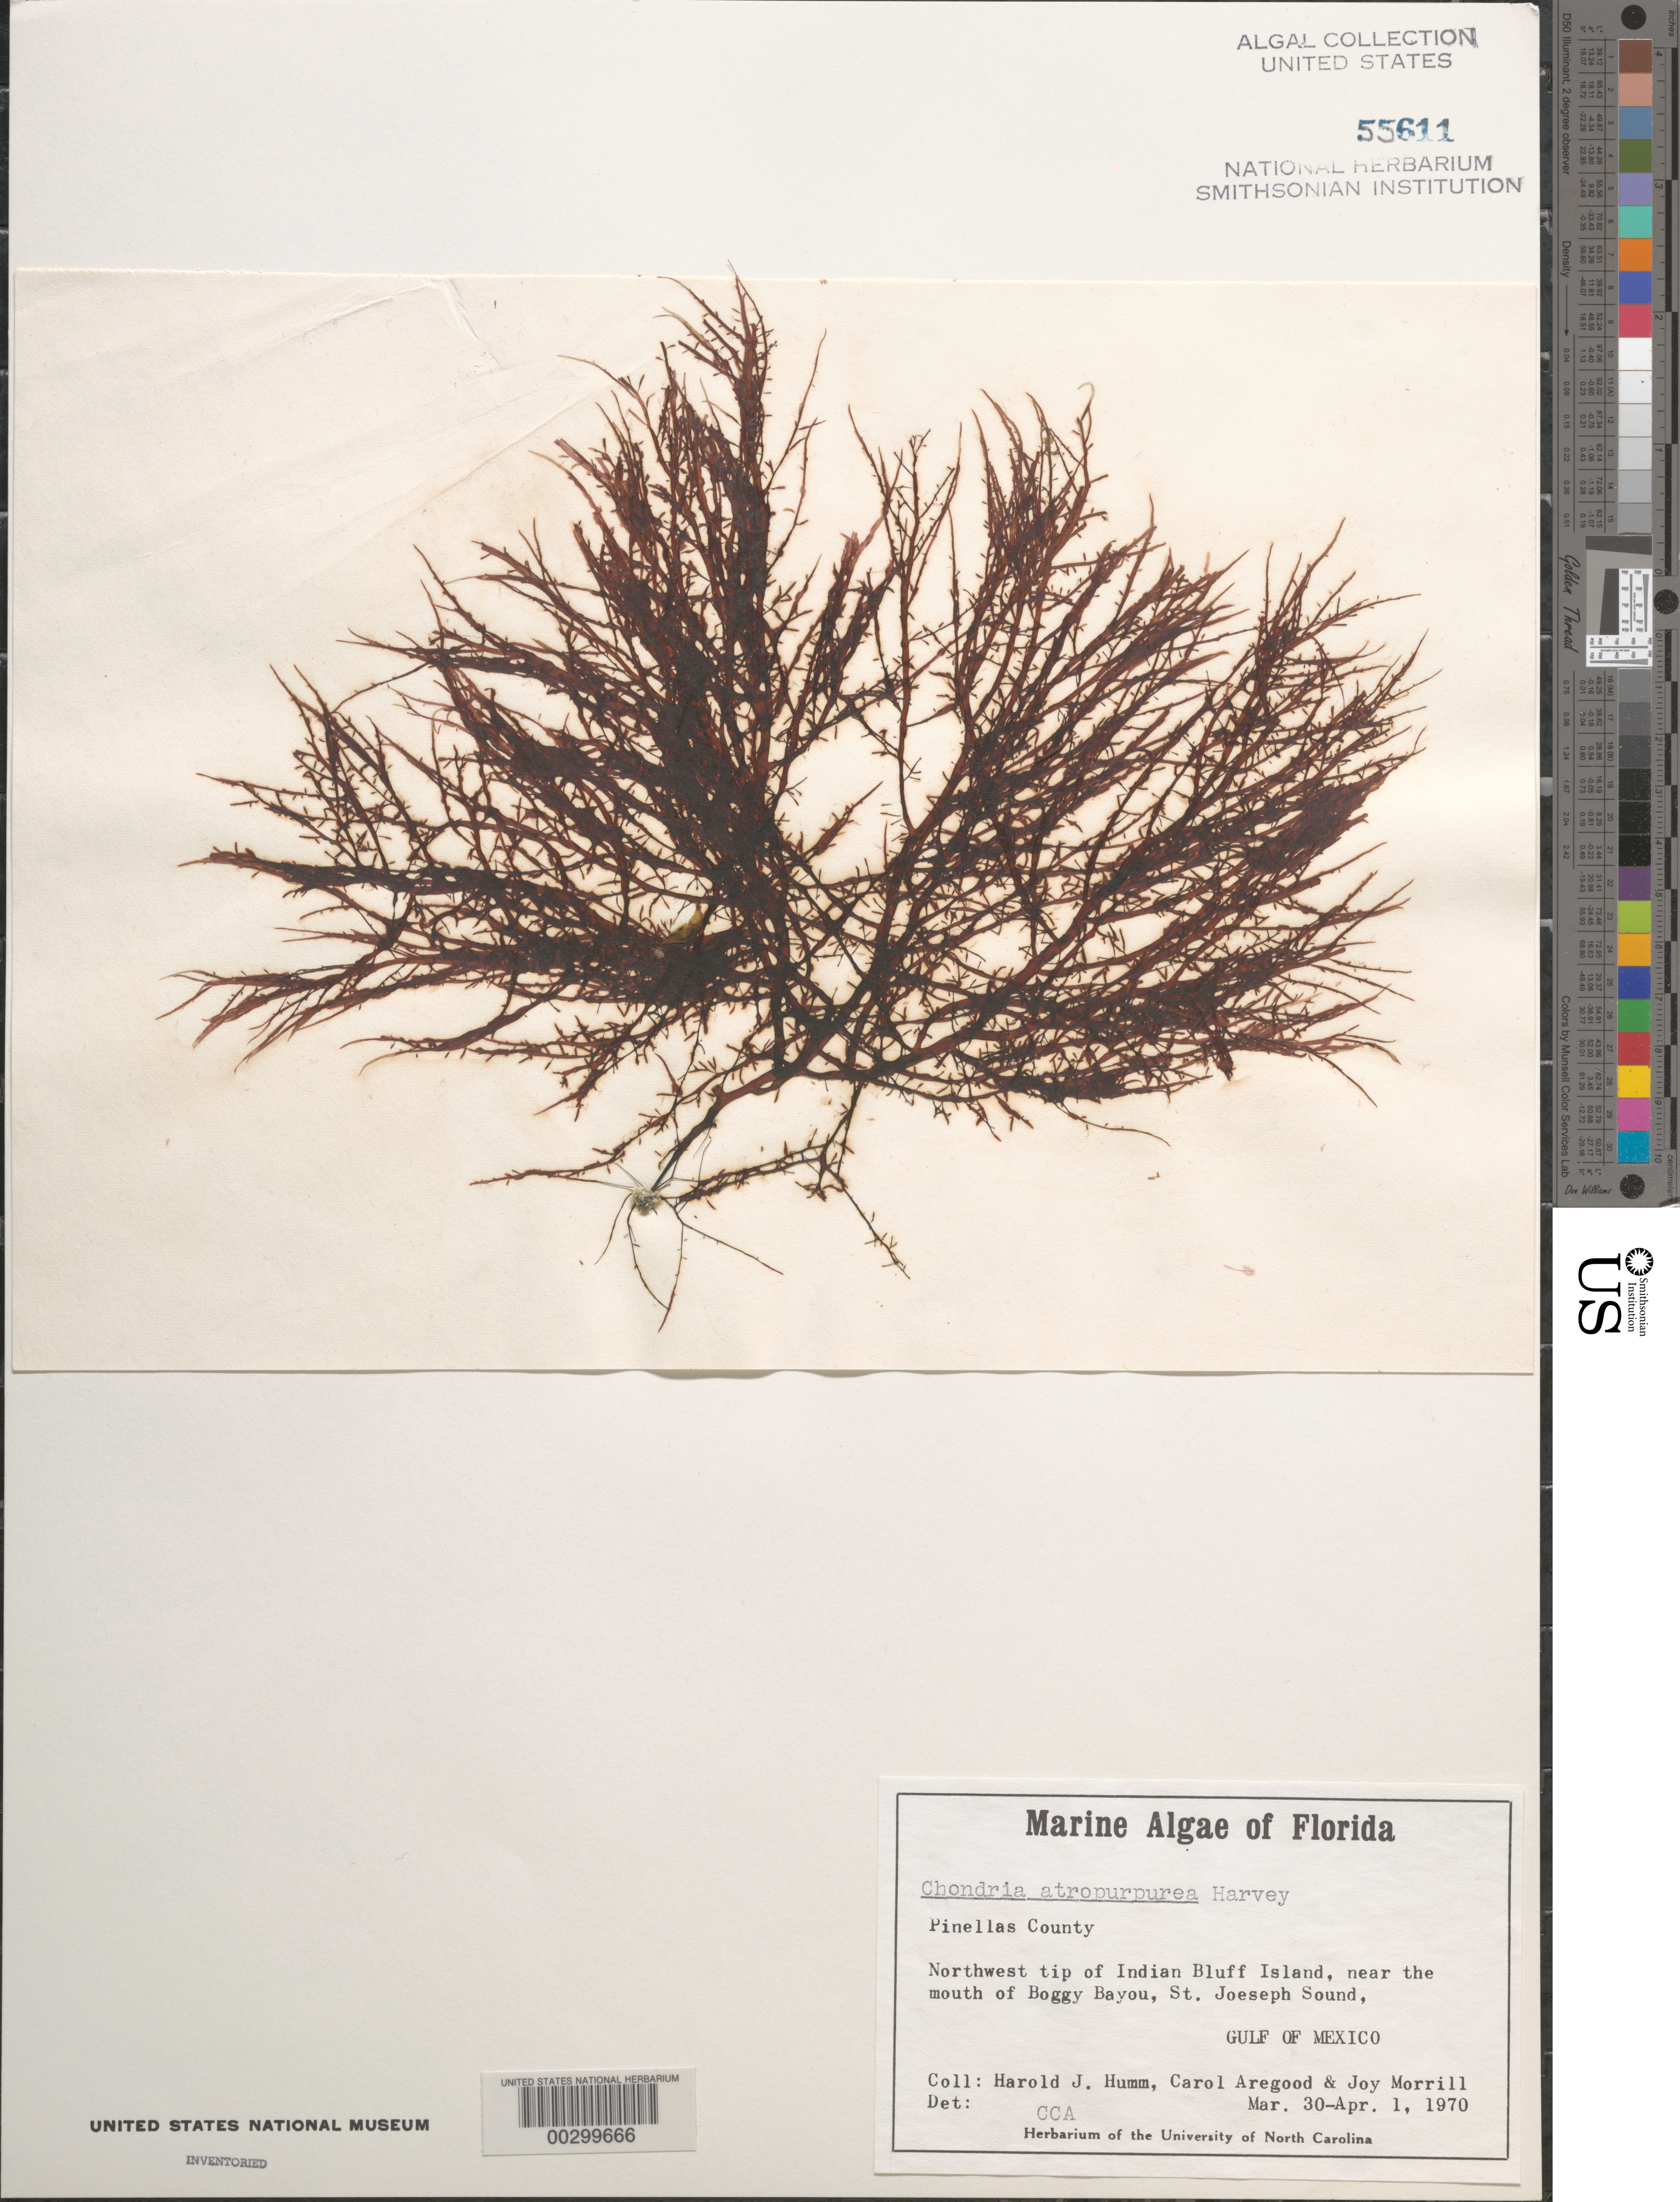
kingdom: Plantae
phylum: Rhodophyta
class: Florideophyceae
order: Ceramiales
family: Rhodomelaceae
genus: Chondria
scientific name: Chondria atropurpurea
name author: Harv.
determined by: Aregood, C. C.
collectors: H. J. Humm, C. Aregood & J. Morrill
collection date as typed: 30 Mar 1970 to 01 Apr 1970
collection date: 1970-03-30/1970-04-01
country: United States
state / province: Florida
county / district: Pinellas County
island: Indian Bluff Island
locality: St. Joseph Sound near Boggy Bayou mouth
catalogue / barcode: US 55611